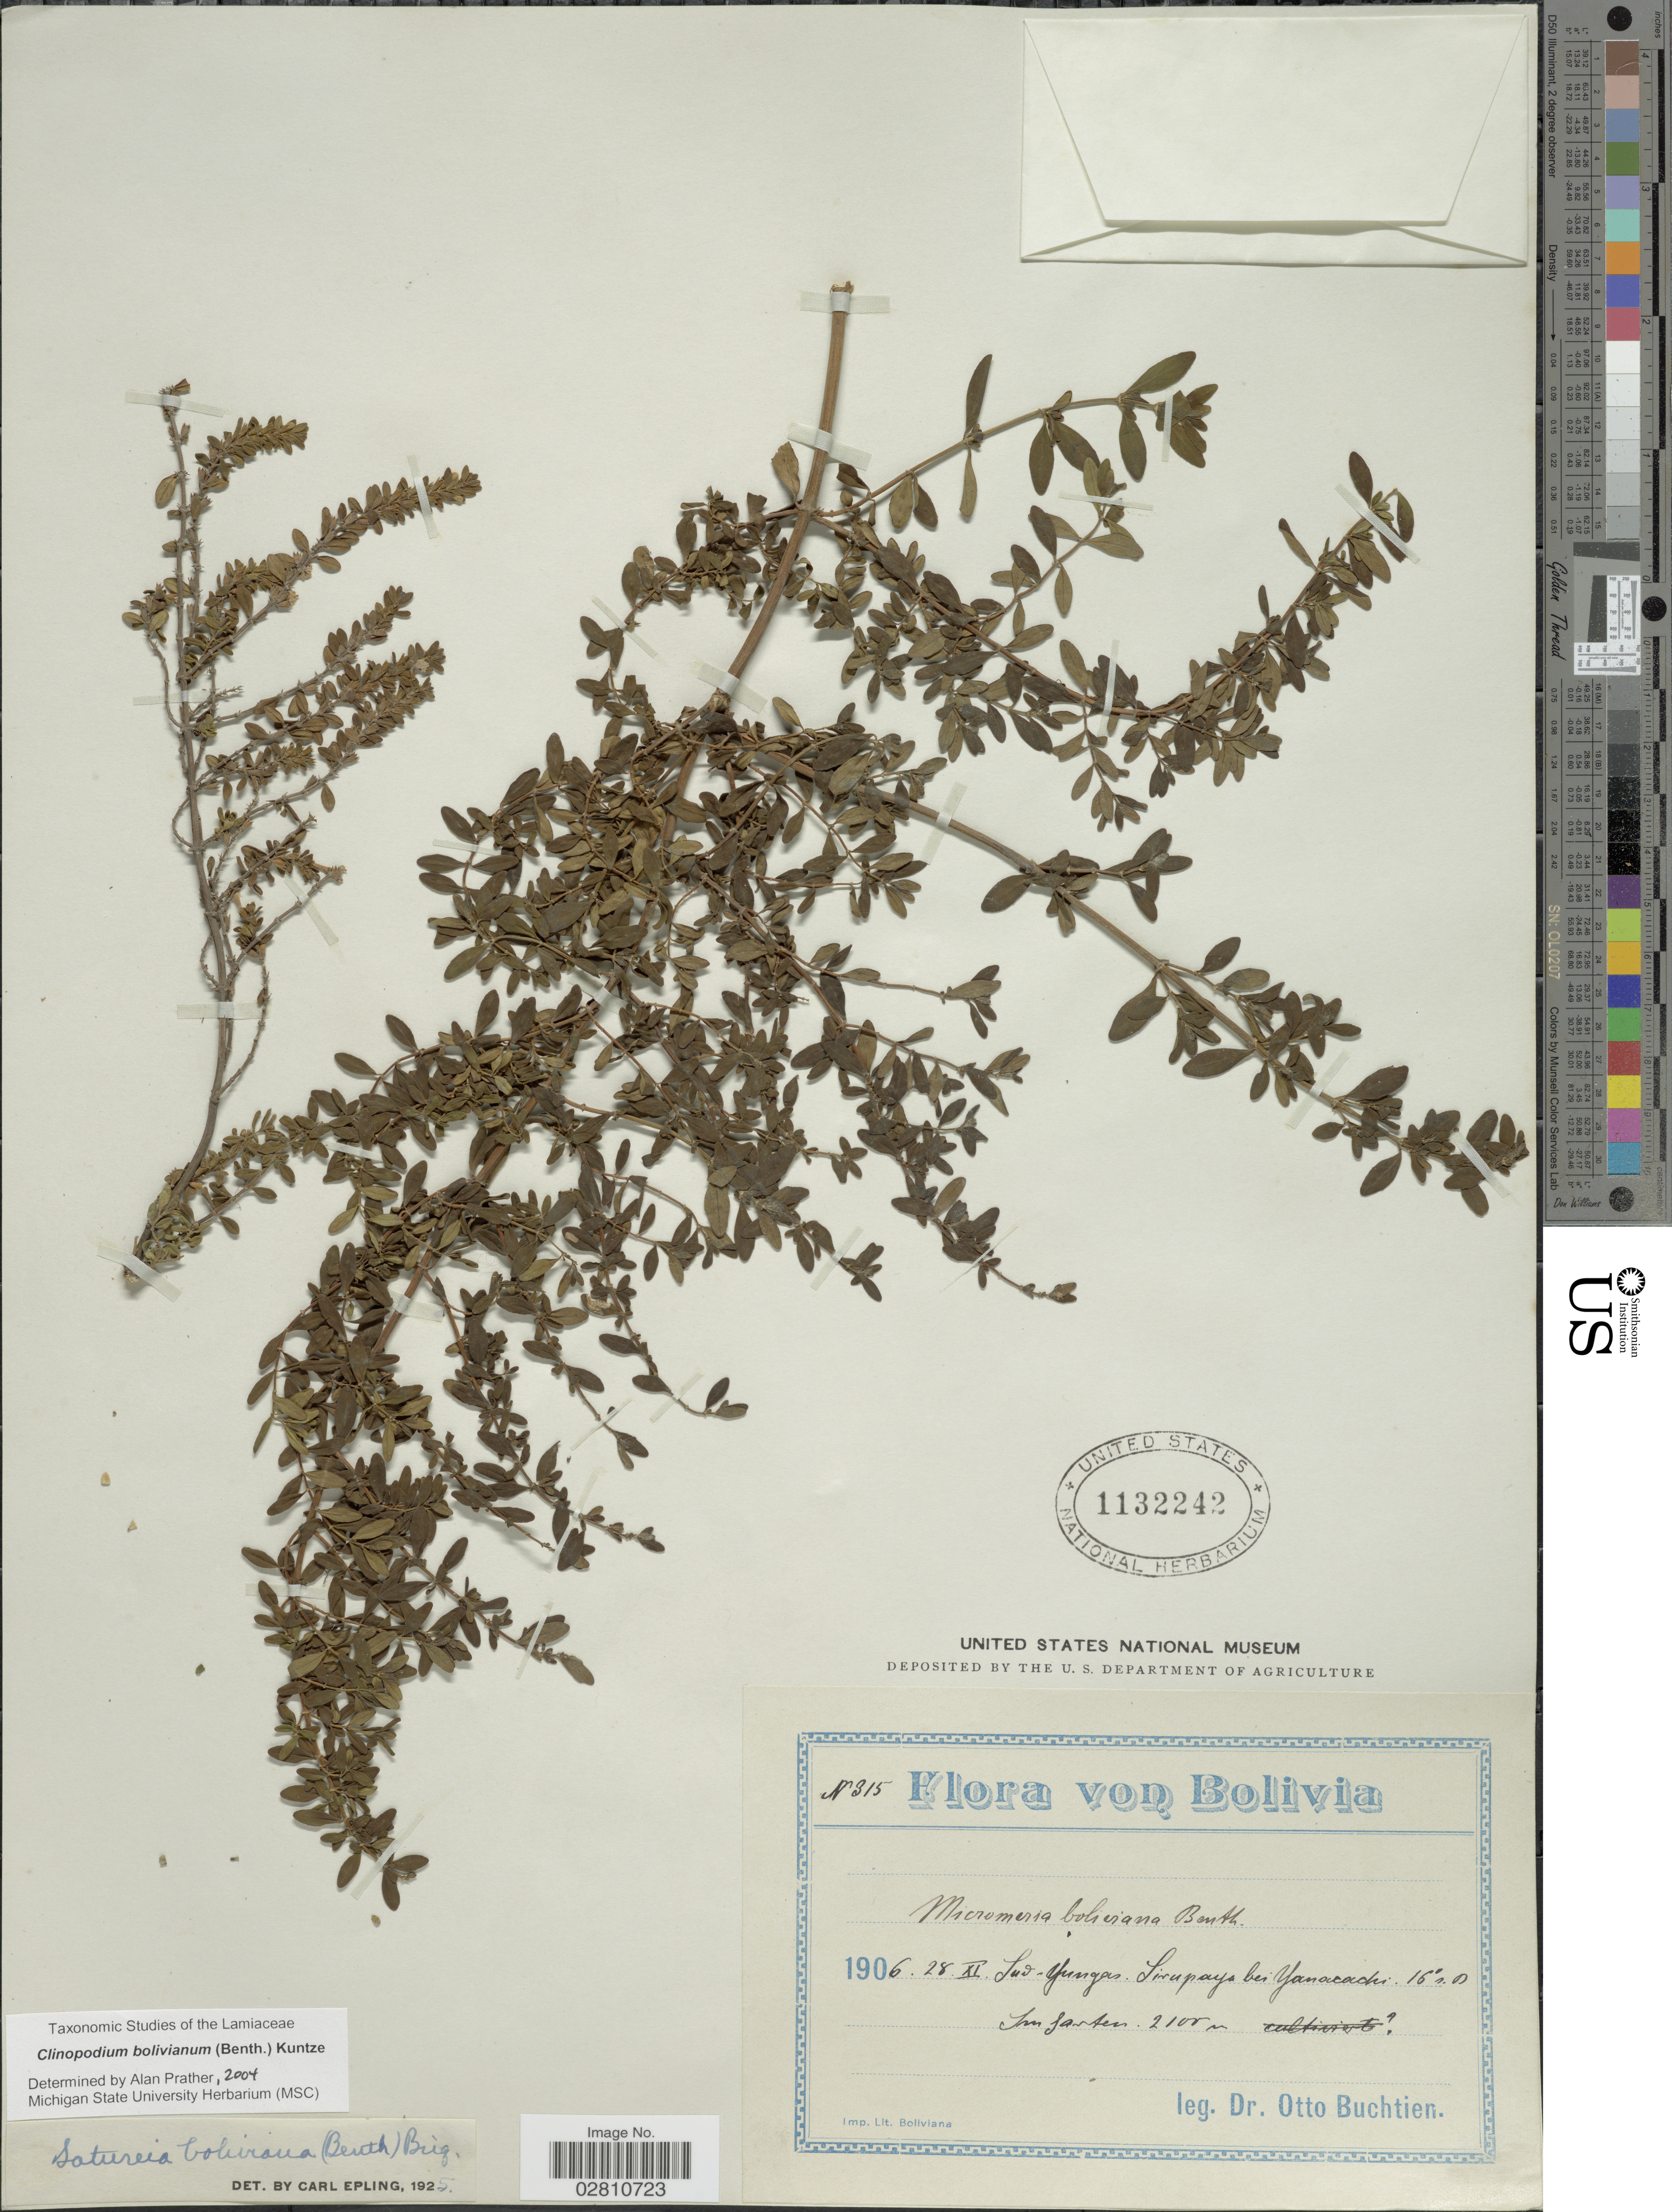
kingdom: Plantae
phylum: Tracheophyta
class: Magnoliopsida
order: Lamiales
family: Lamiaceae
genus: Clinopodium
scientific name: Clinopodium bolivianum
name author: (Benth.) Kuntze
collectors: O. Buchtien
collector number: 315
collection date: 1906-11-28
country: Bolivia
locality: Sud-Yungas, Sirapaya bei Yanacachi, 16° s. Br.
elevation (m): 2100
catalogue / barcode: US 1132242